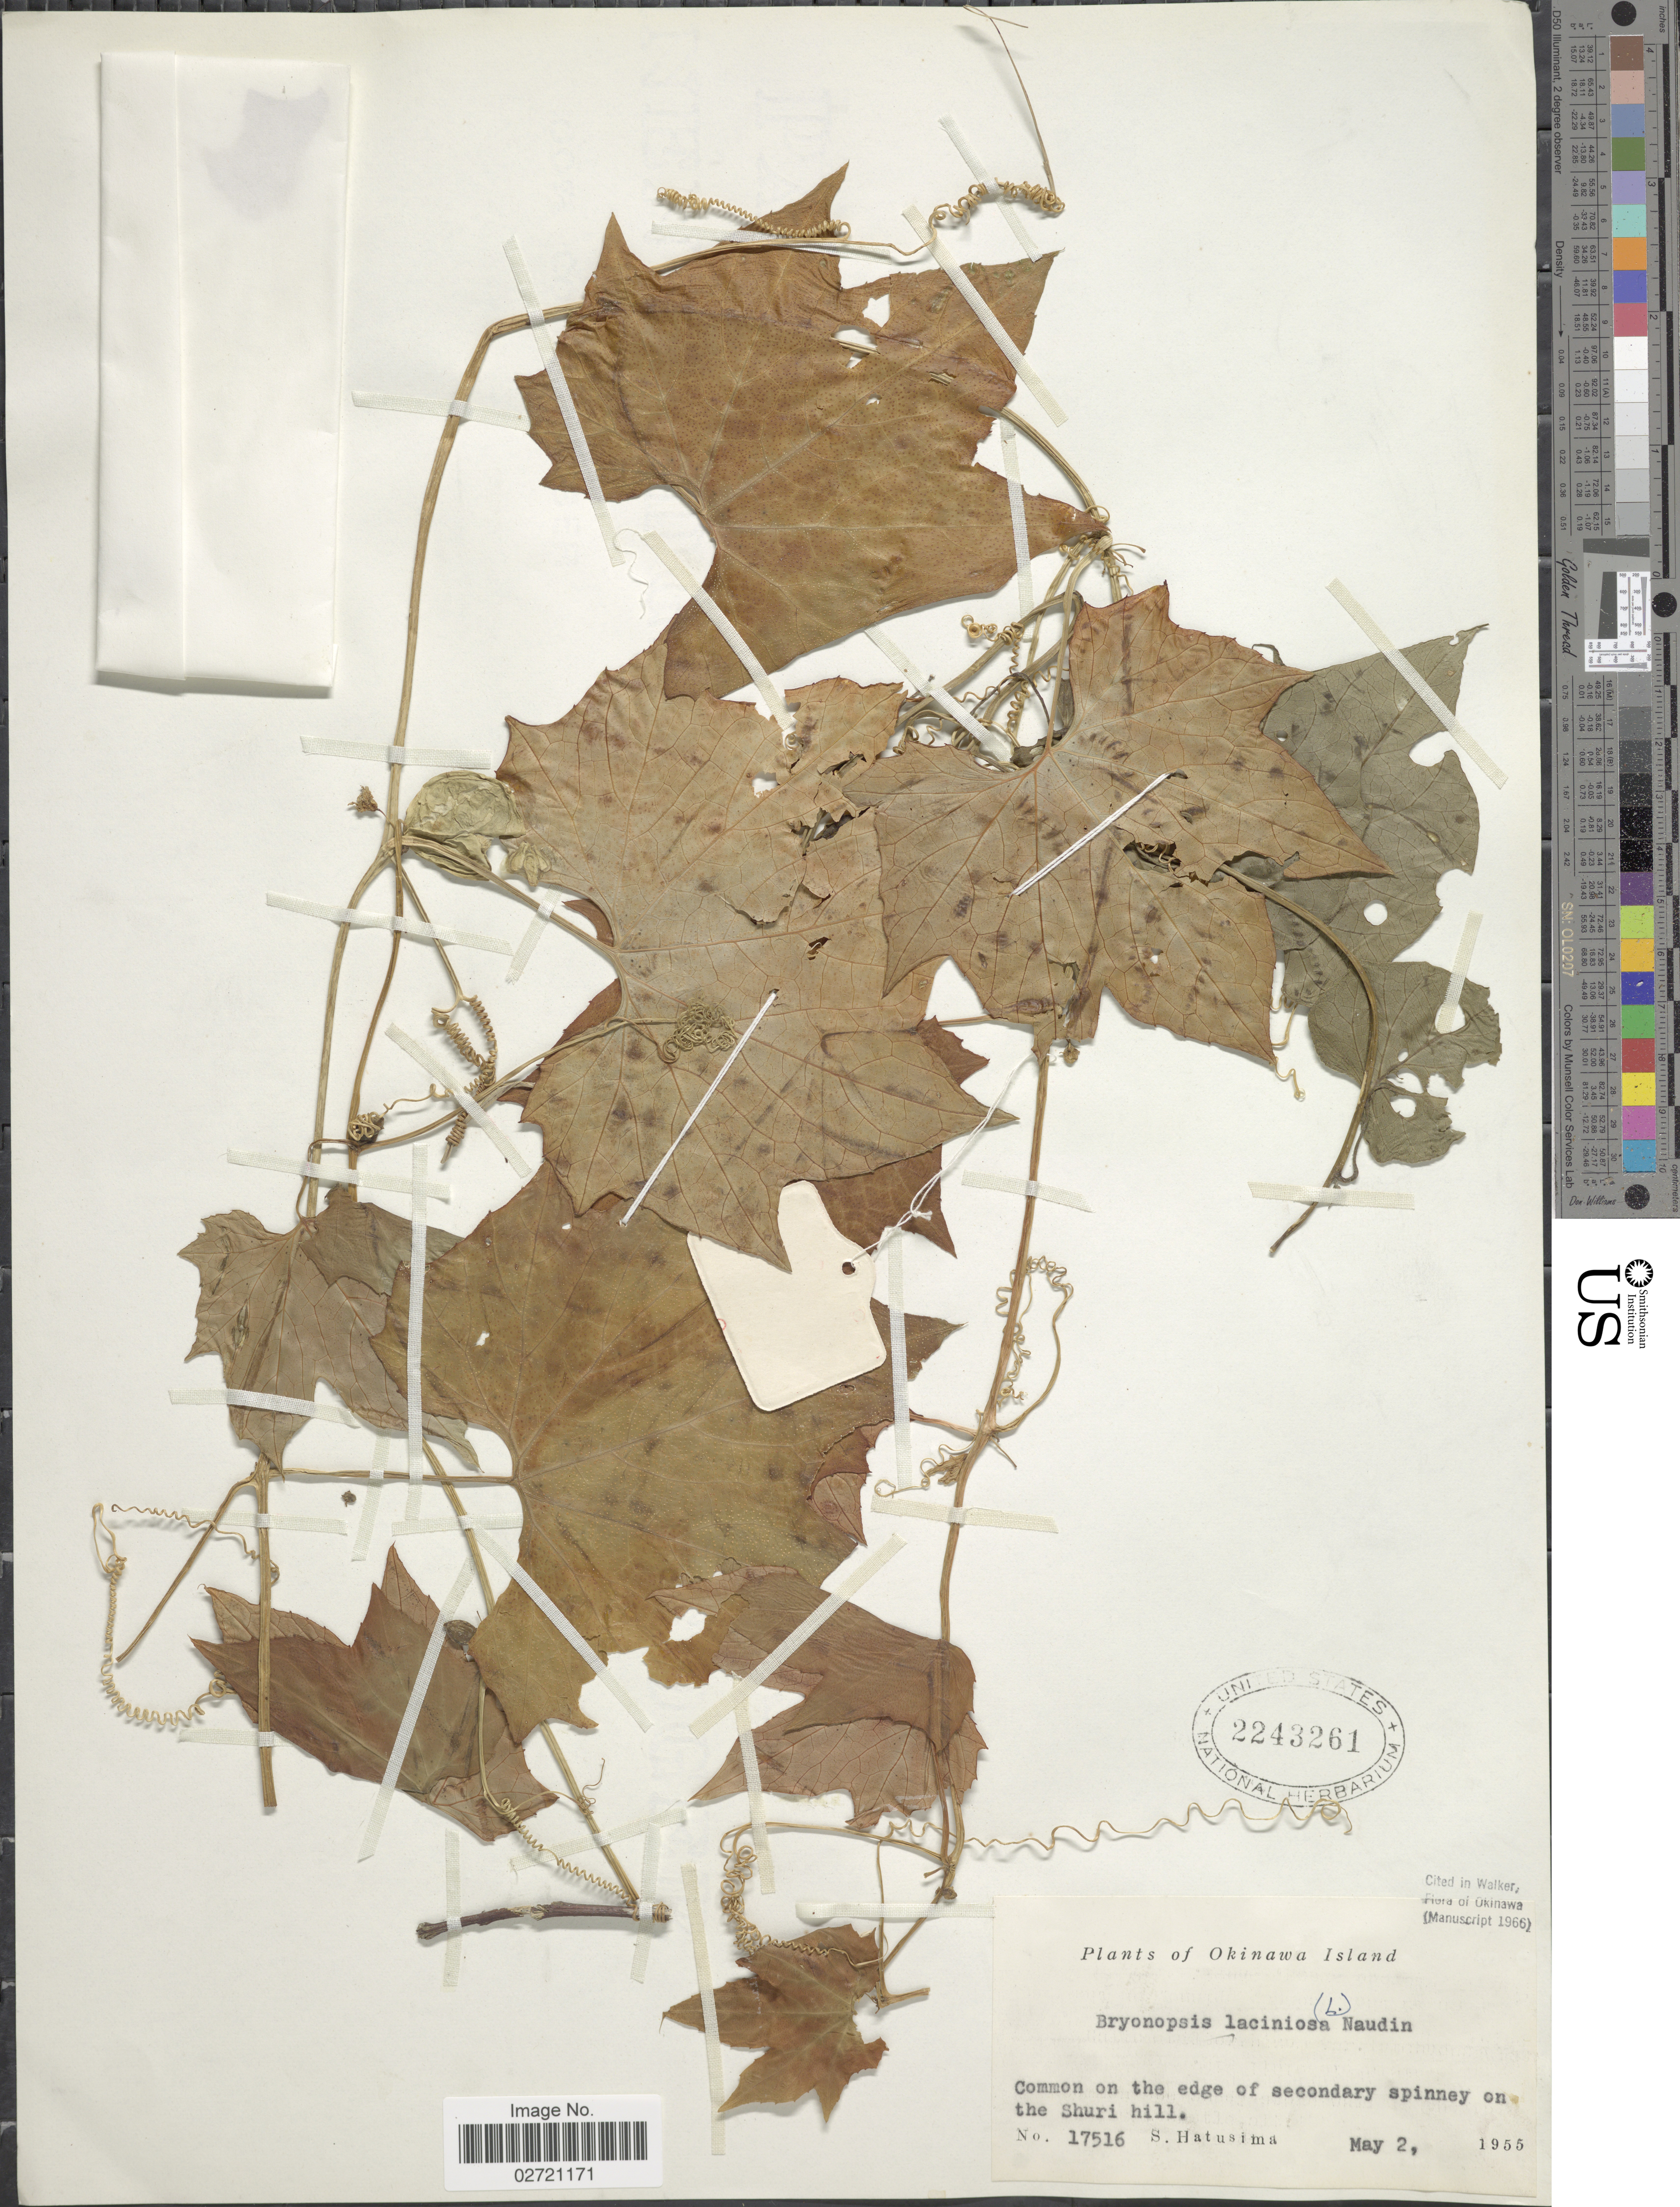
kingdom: Plantae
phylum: Tracheophyta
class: Magnoliopsida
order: Cucurbitales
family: Cucurbitaceae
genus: Diplocyclos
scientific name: Diplocyclos palmatus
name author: (L.) C. Jeffrey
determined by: Strong, Mark T., (BOT), Smithsonian Institution - National Museum of Natural History (UNITED STATES)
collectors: S. Hatusima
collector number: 17516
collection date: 1955-05-02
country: Japan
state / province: Okinawa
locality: Shuri hill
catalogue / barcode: US 2243261